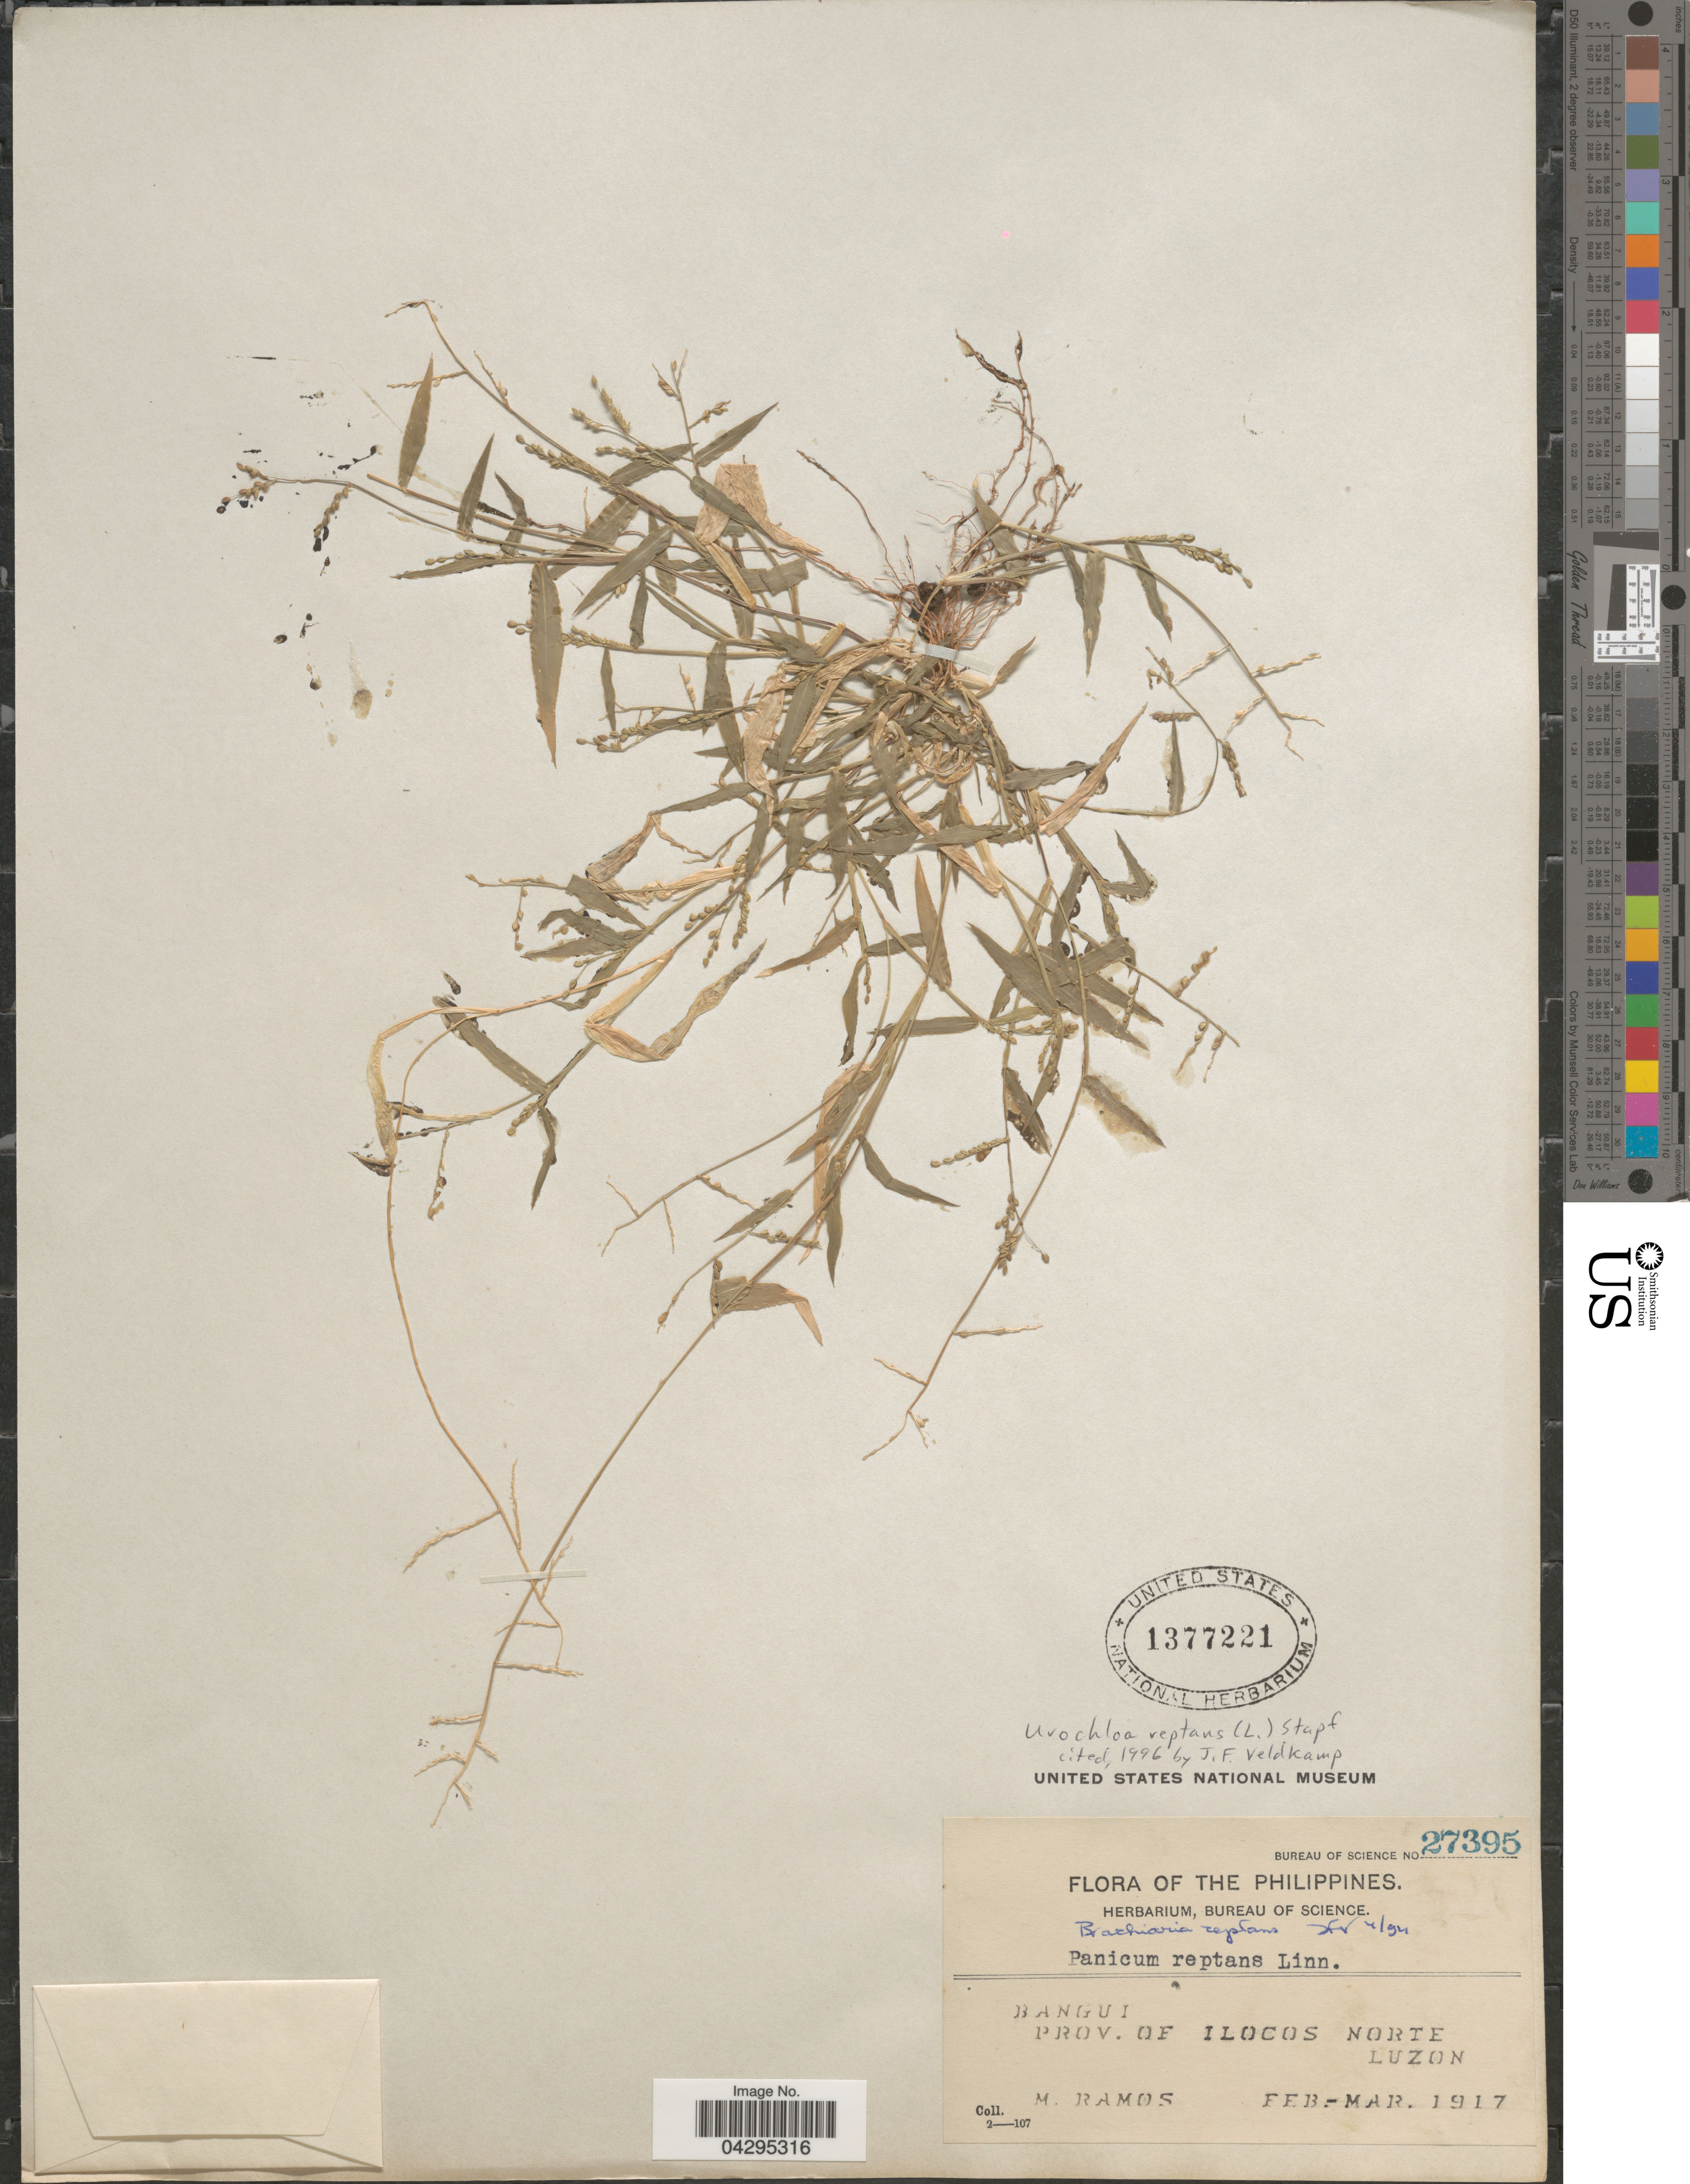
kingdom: Plantae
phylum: Tracheophyta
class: Liliopsida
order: Poales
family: Poaceae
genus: Urochloa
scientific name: Urochloa reptans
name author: (L.) Stapf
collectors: M. Ramos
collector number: Bureau Of Science 27395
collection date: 1917-02/1917-03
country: Philippines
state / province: Ilocos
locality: Bangui. Prov. Of Ilocos Norte. Luzon.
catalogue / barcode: US 1377221